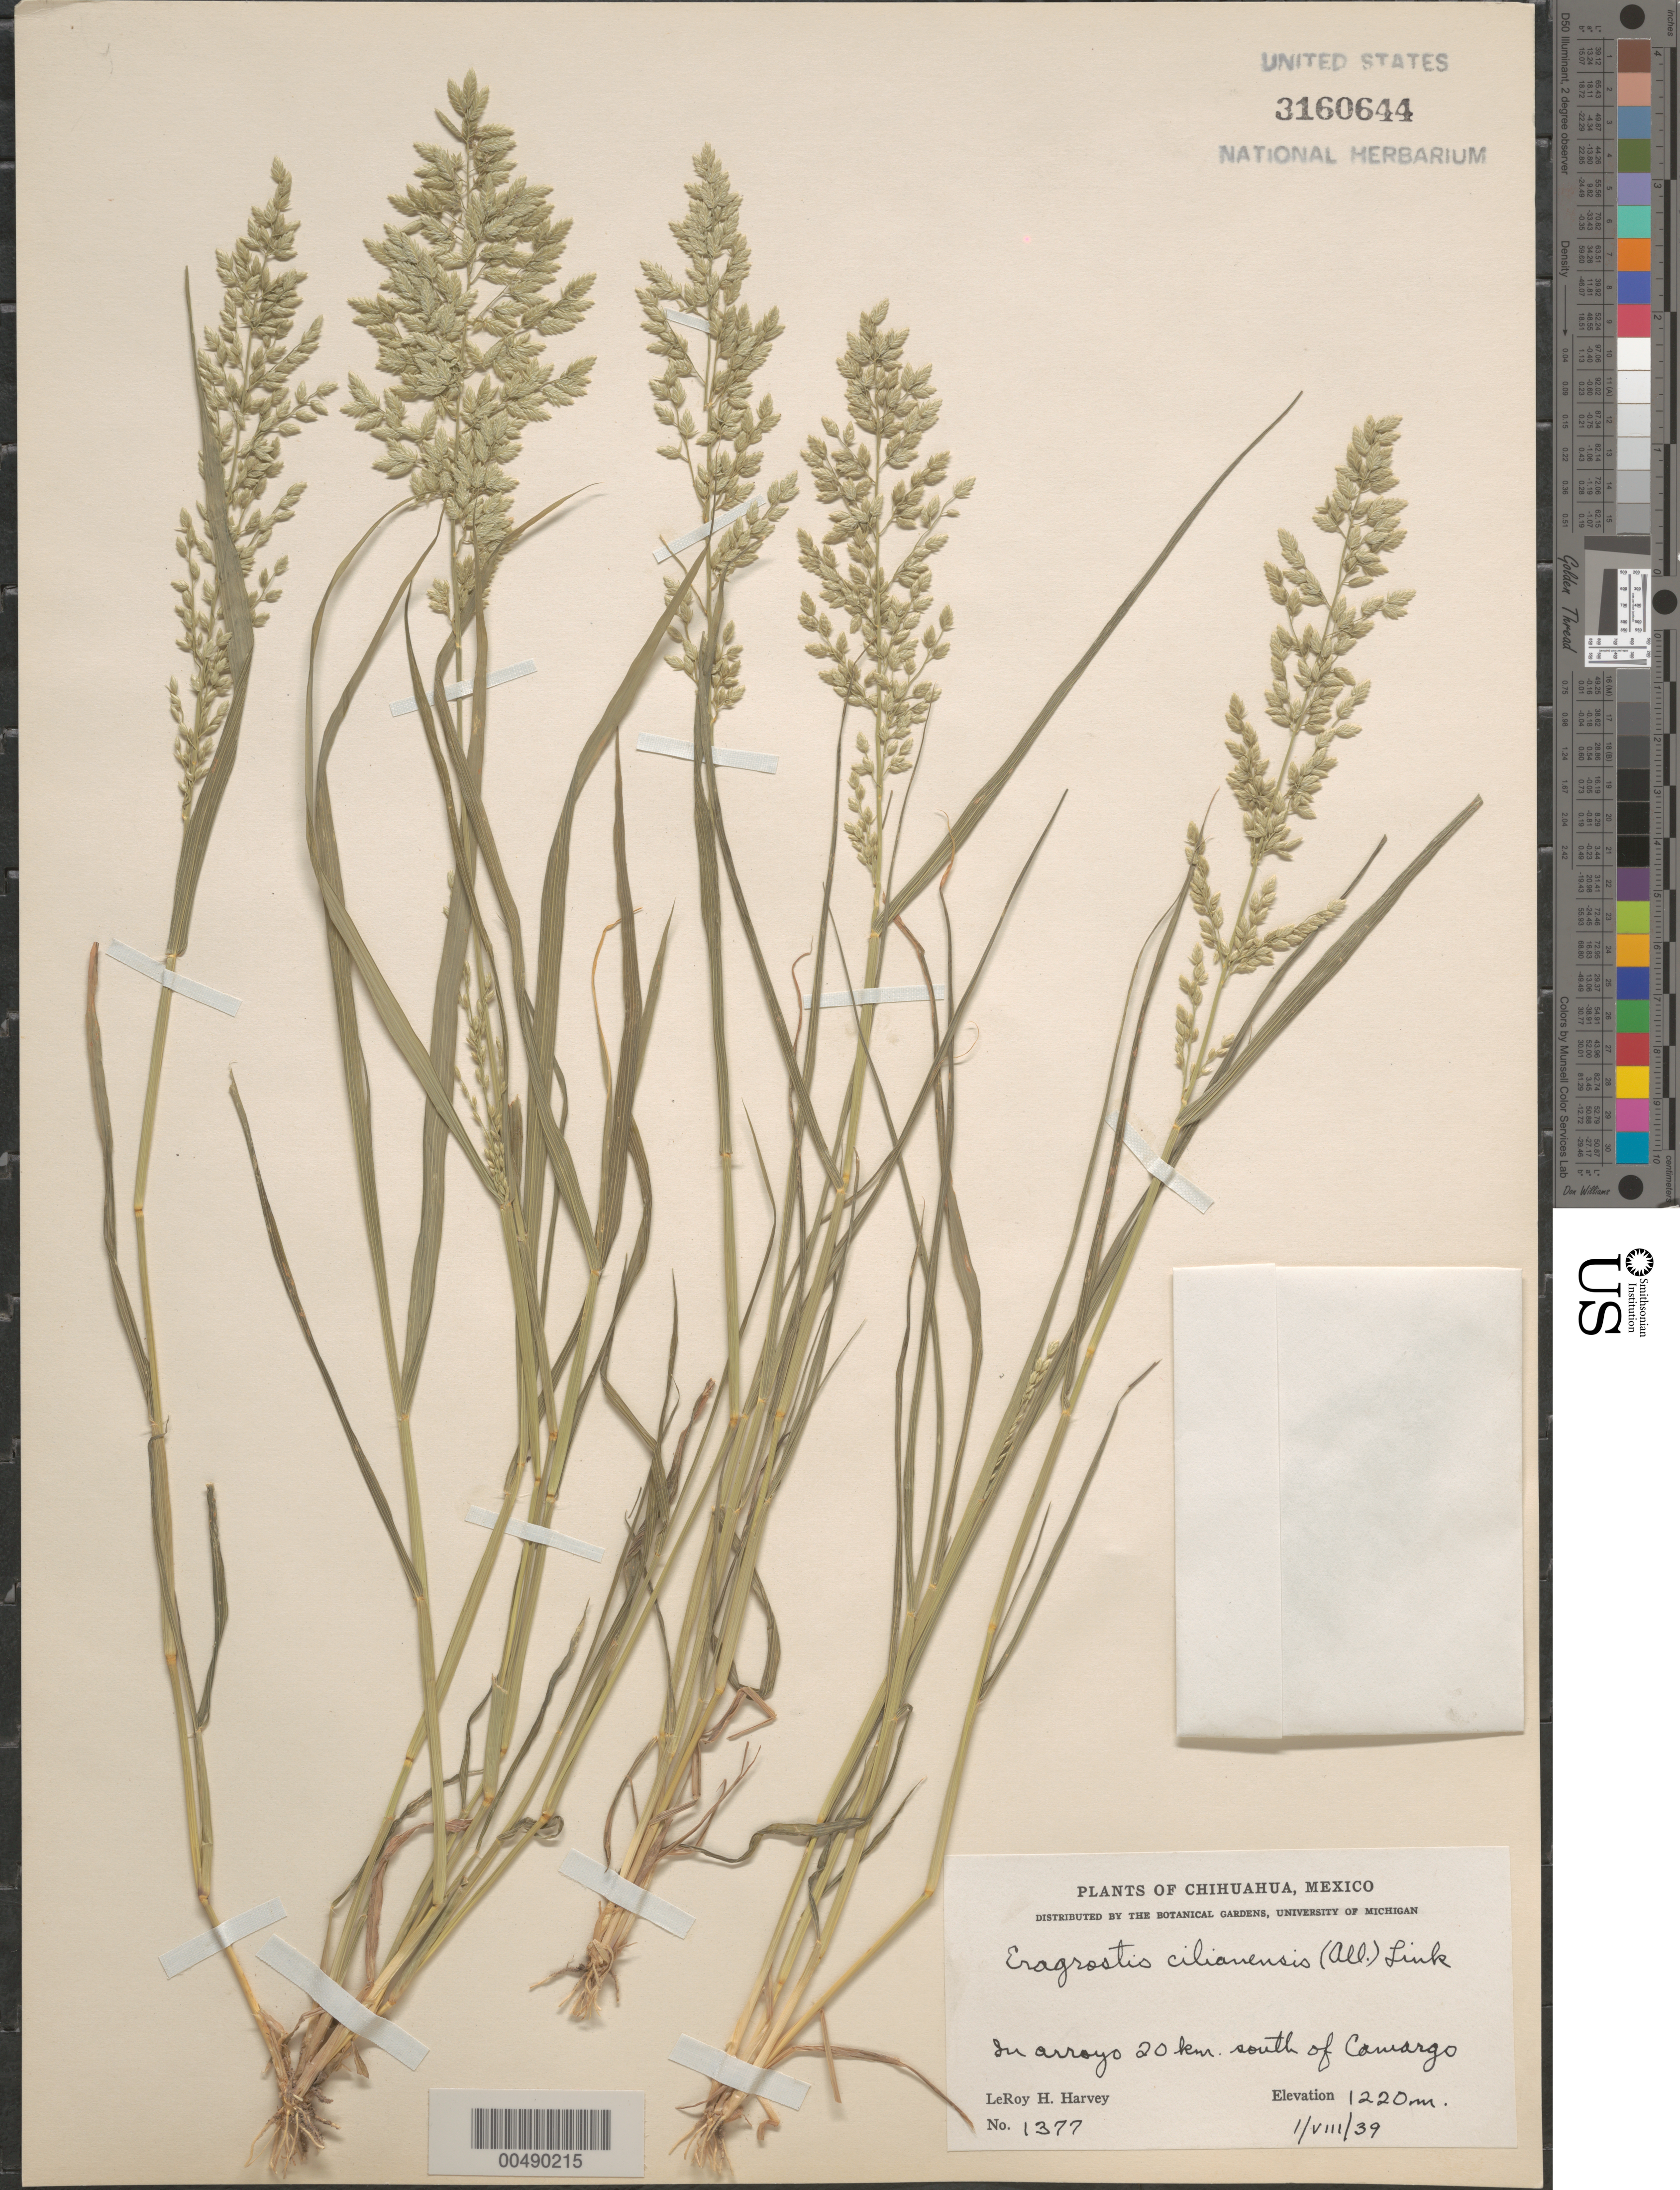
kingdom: Plantae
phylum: Tracheophyta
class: Liliopsida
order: Poales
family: Poaceae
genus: Eragrostis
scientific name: Eragrostis cilianensis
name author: (Bellardi) Vignolo ex Janch.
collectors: L. H. Harvey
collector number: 1377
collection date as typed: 1 Aug 1939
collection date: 1939-08-01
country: Mexico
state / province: Chihuahua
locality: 20 km S of Camargo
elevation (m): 1220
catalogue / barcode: US 3160644